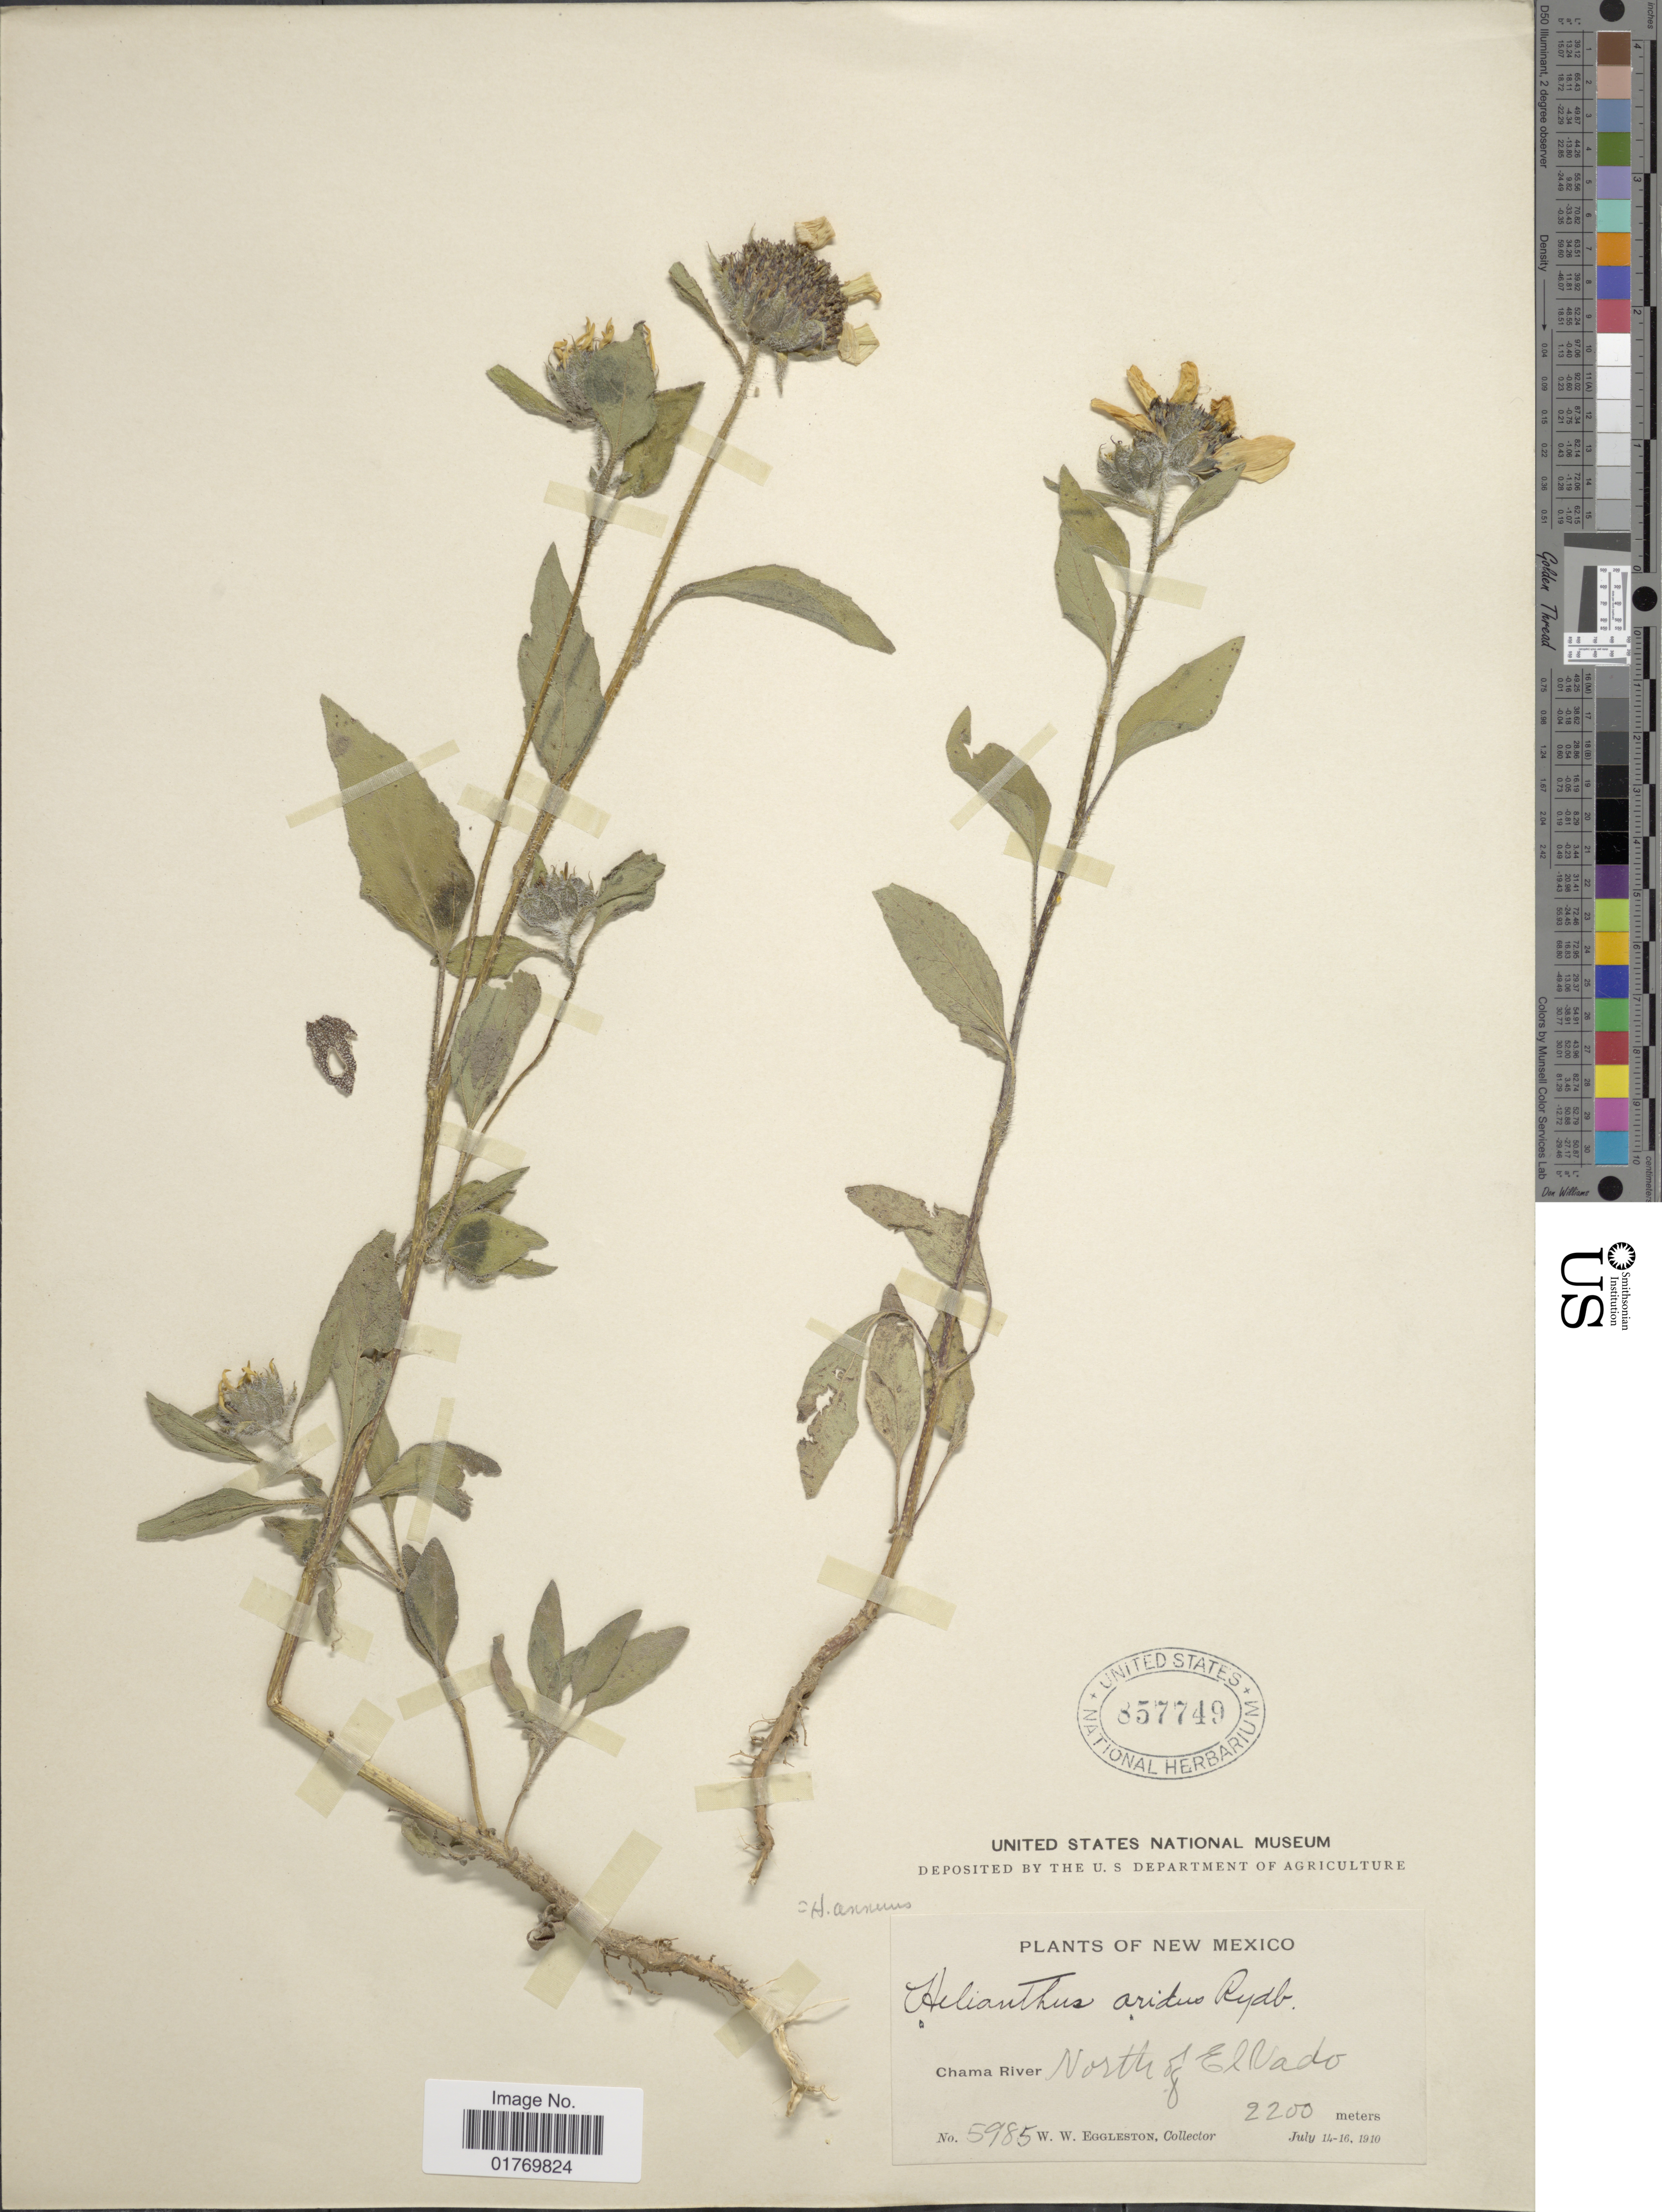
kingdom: Plantae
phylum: Tracheophyta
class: Magnoliopsida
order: Asterales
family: Asteraceae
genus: Helianthus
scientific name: Helianthus aridus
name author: Rydb.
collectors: W. W. Eggleston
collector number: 5985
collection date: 1910-07-11/1910-07-16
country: United States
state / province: New Mexico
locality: Chama River, North of El Vado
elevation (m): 2200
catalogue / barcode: US 857749